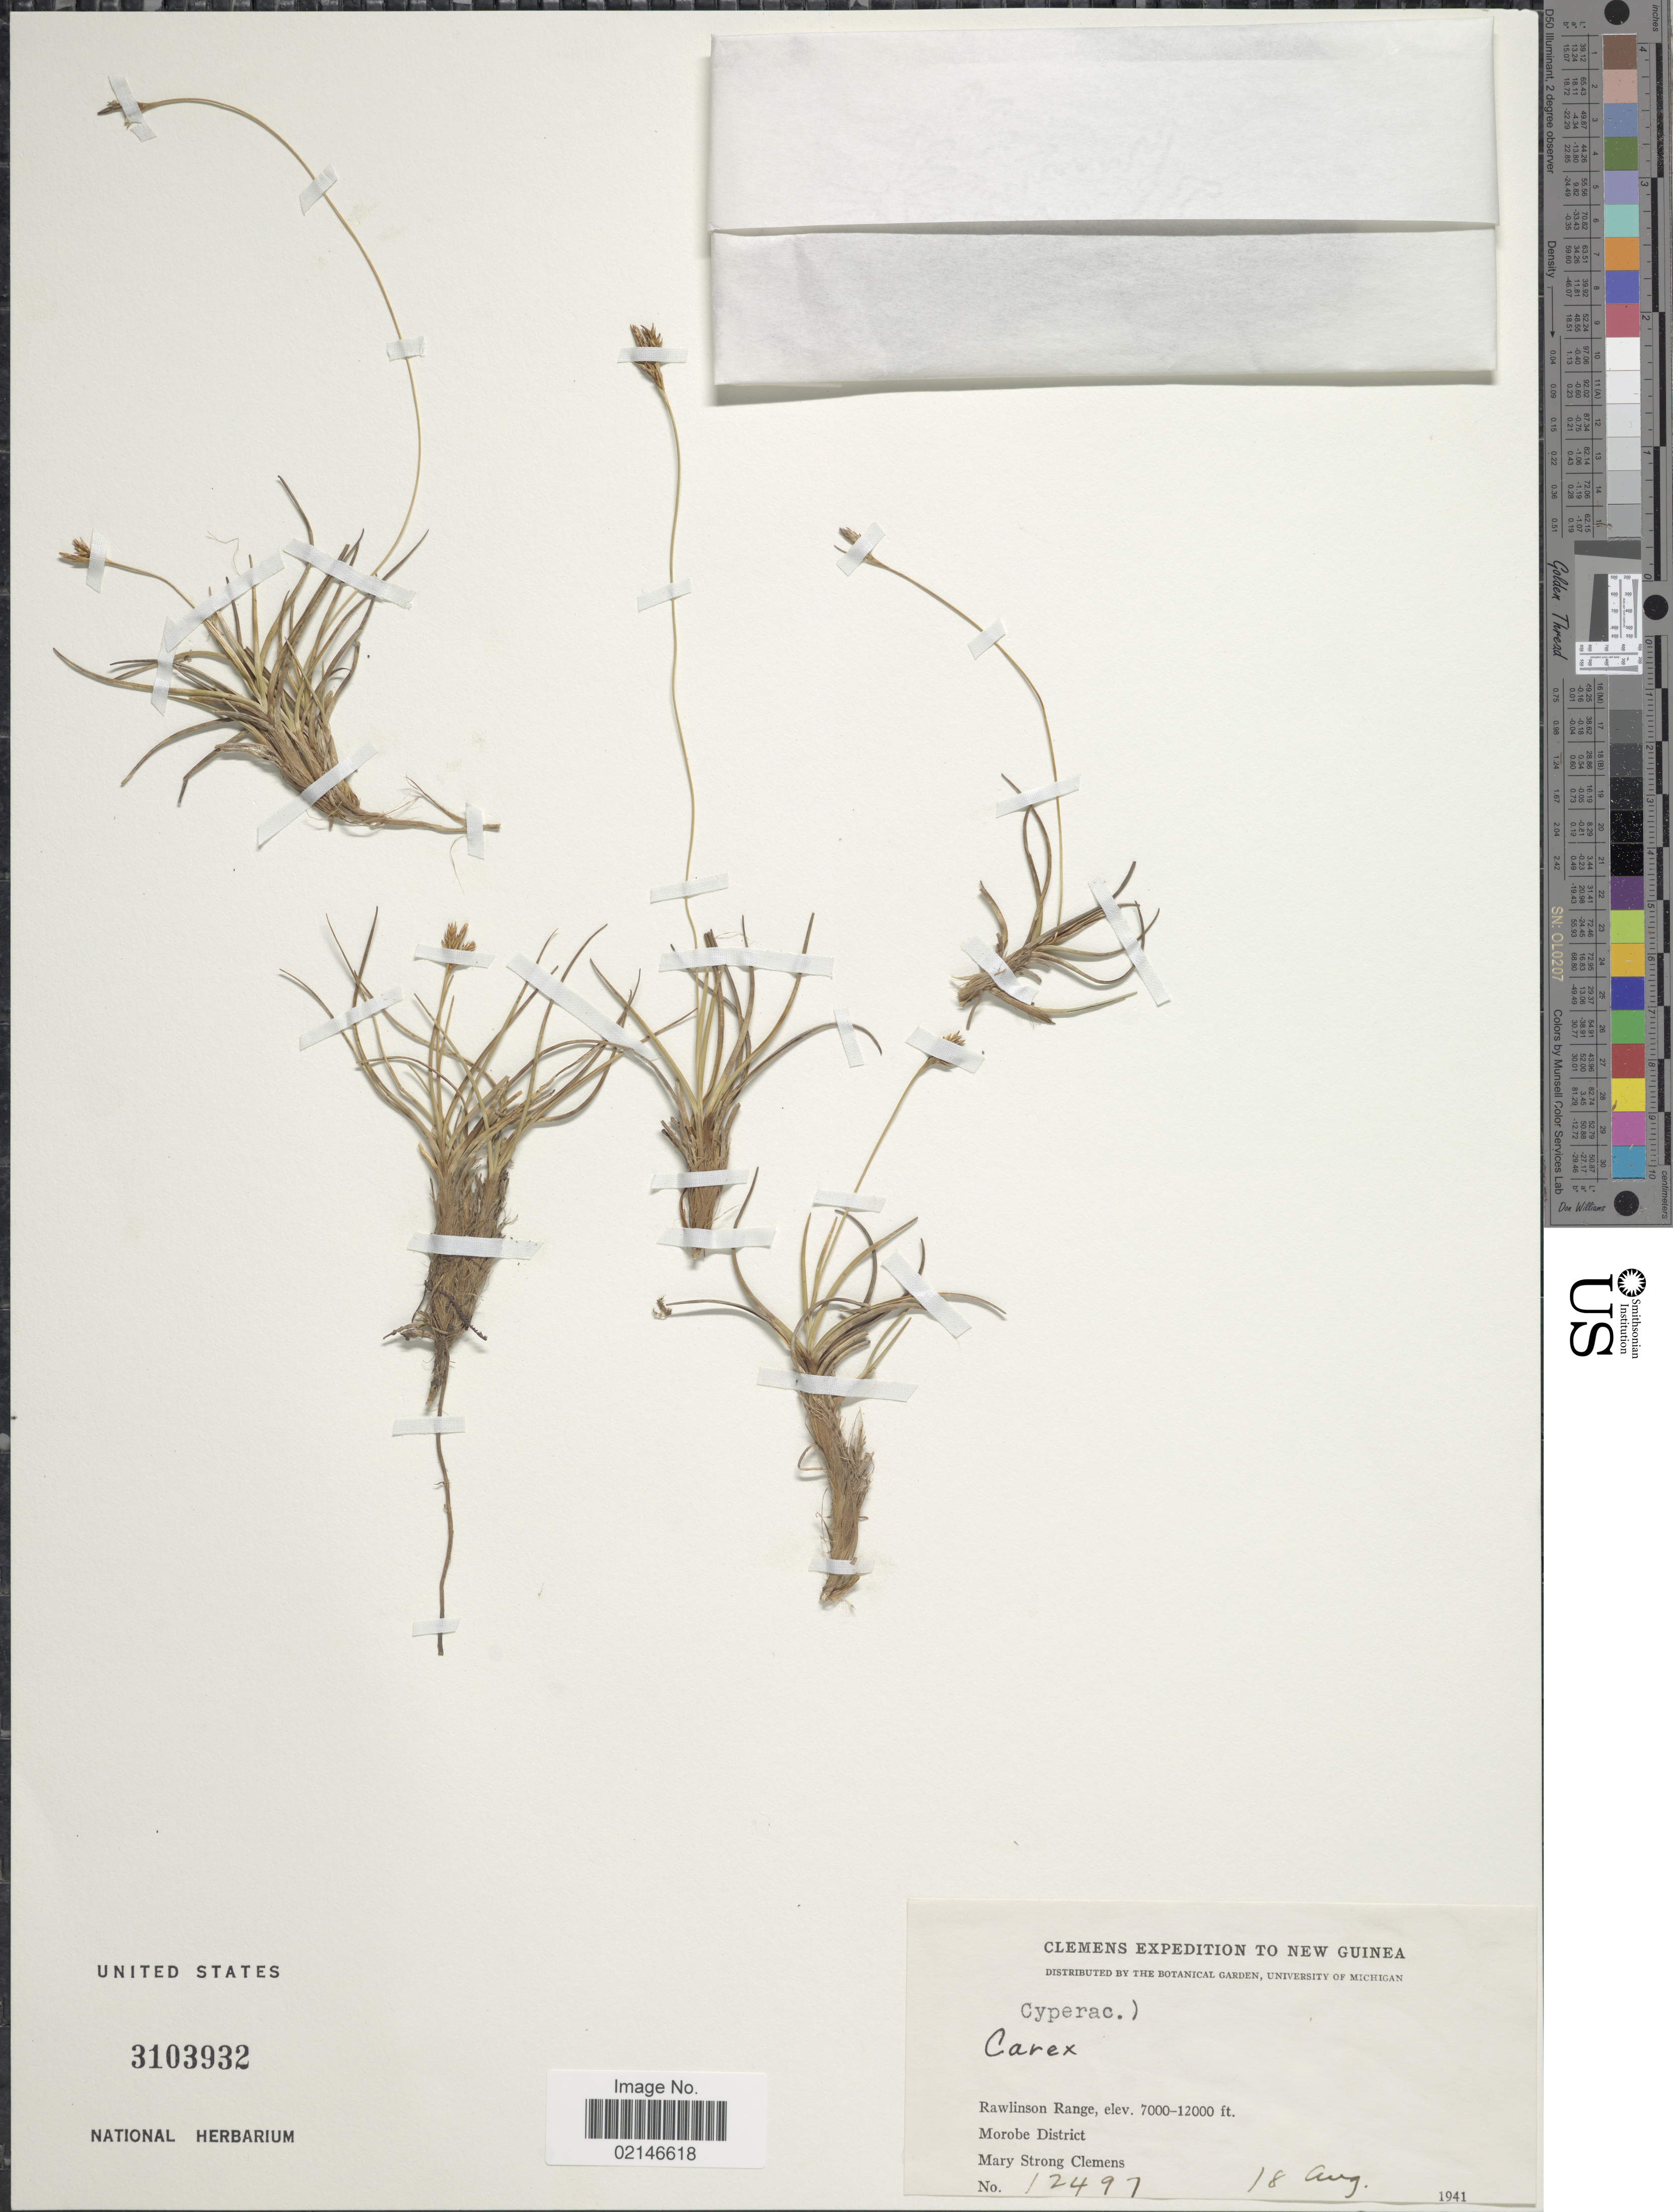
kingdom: Plantae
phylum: Tracheophyta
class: Liliopsida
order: Poales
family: Cyperaceae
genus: Carex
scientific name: Carex sp.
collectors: M. S. Clemens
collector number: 12497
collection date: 1941-08-18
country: Papua New Guinea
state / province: Morobe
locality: New Guinea, Rawlinson Range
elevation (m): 2134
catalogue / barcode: US 3103932